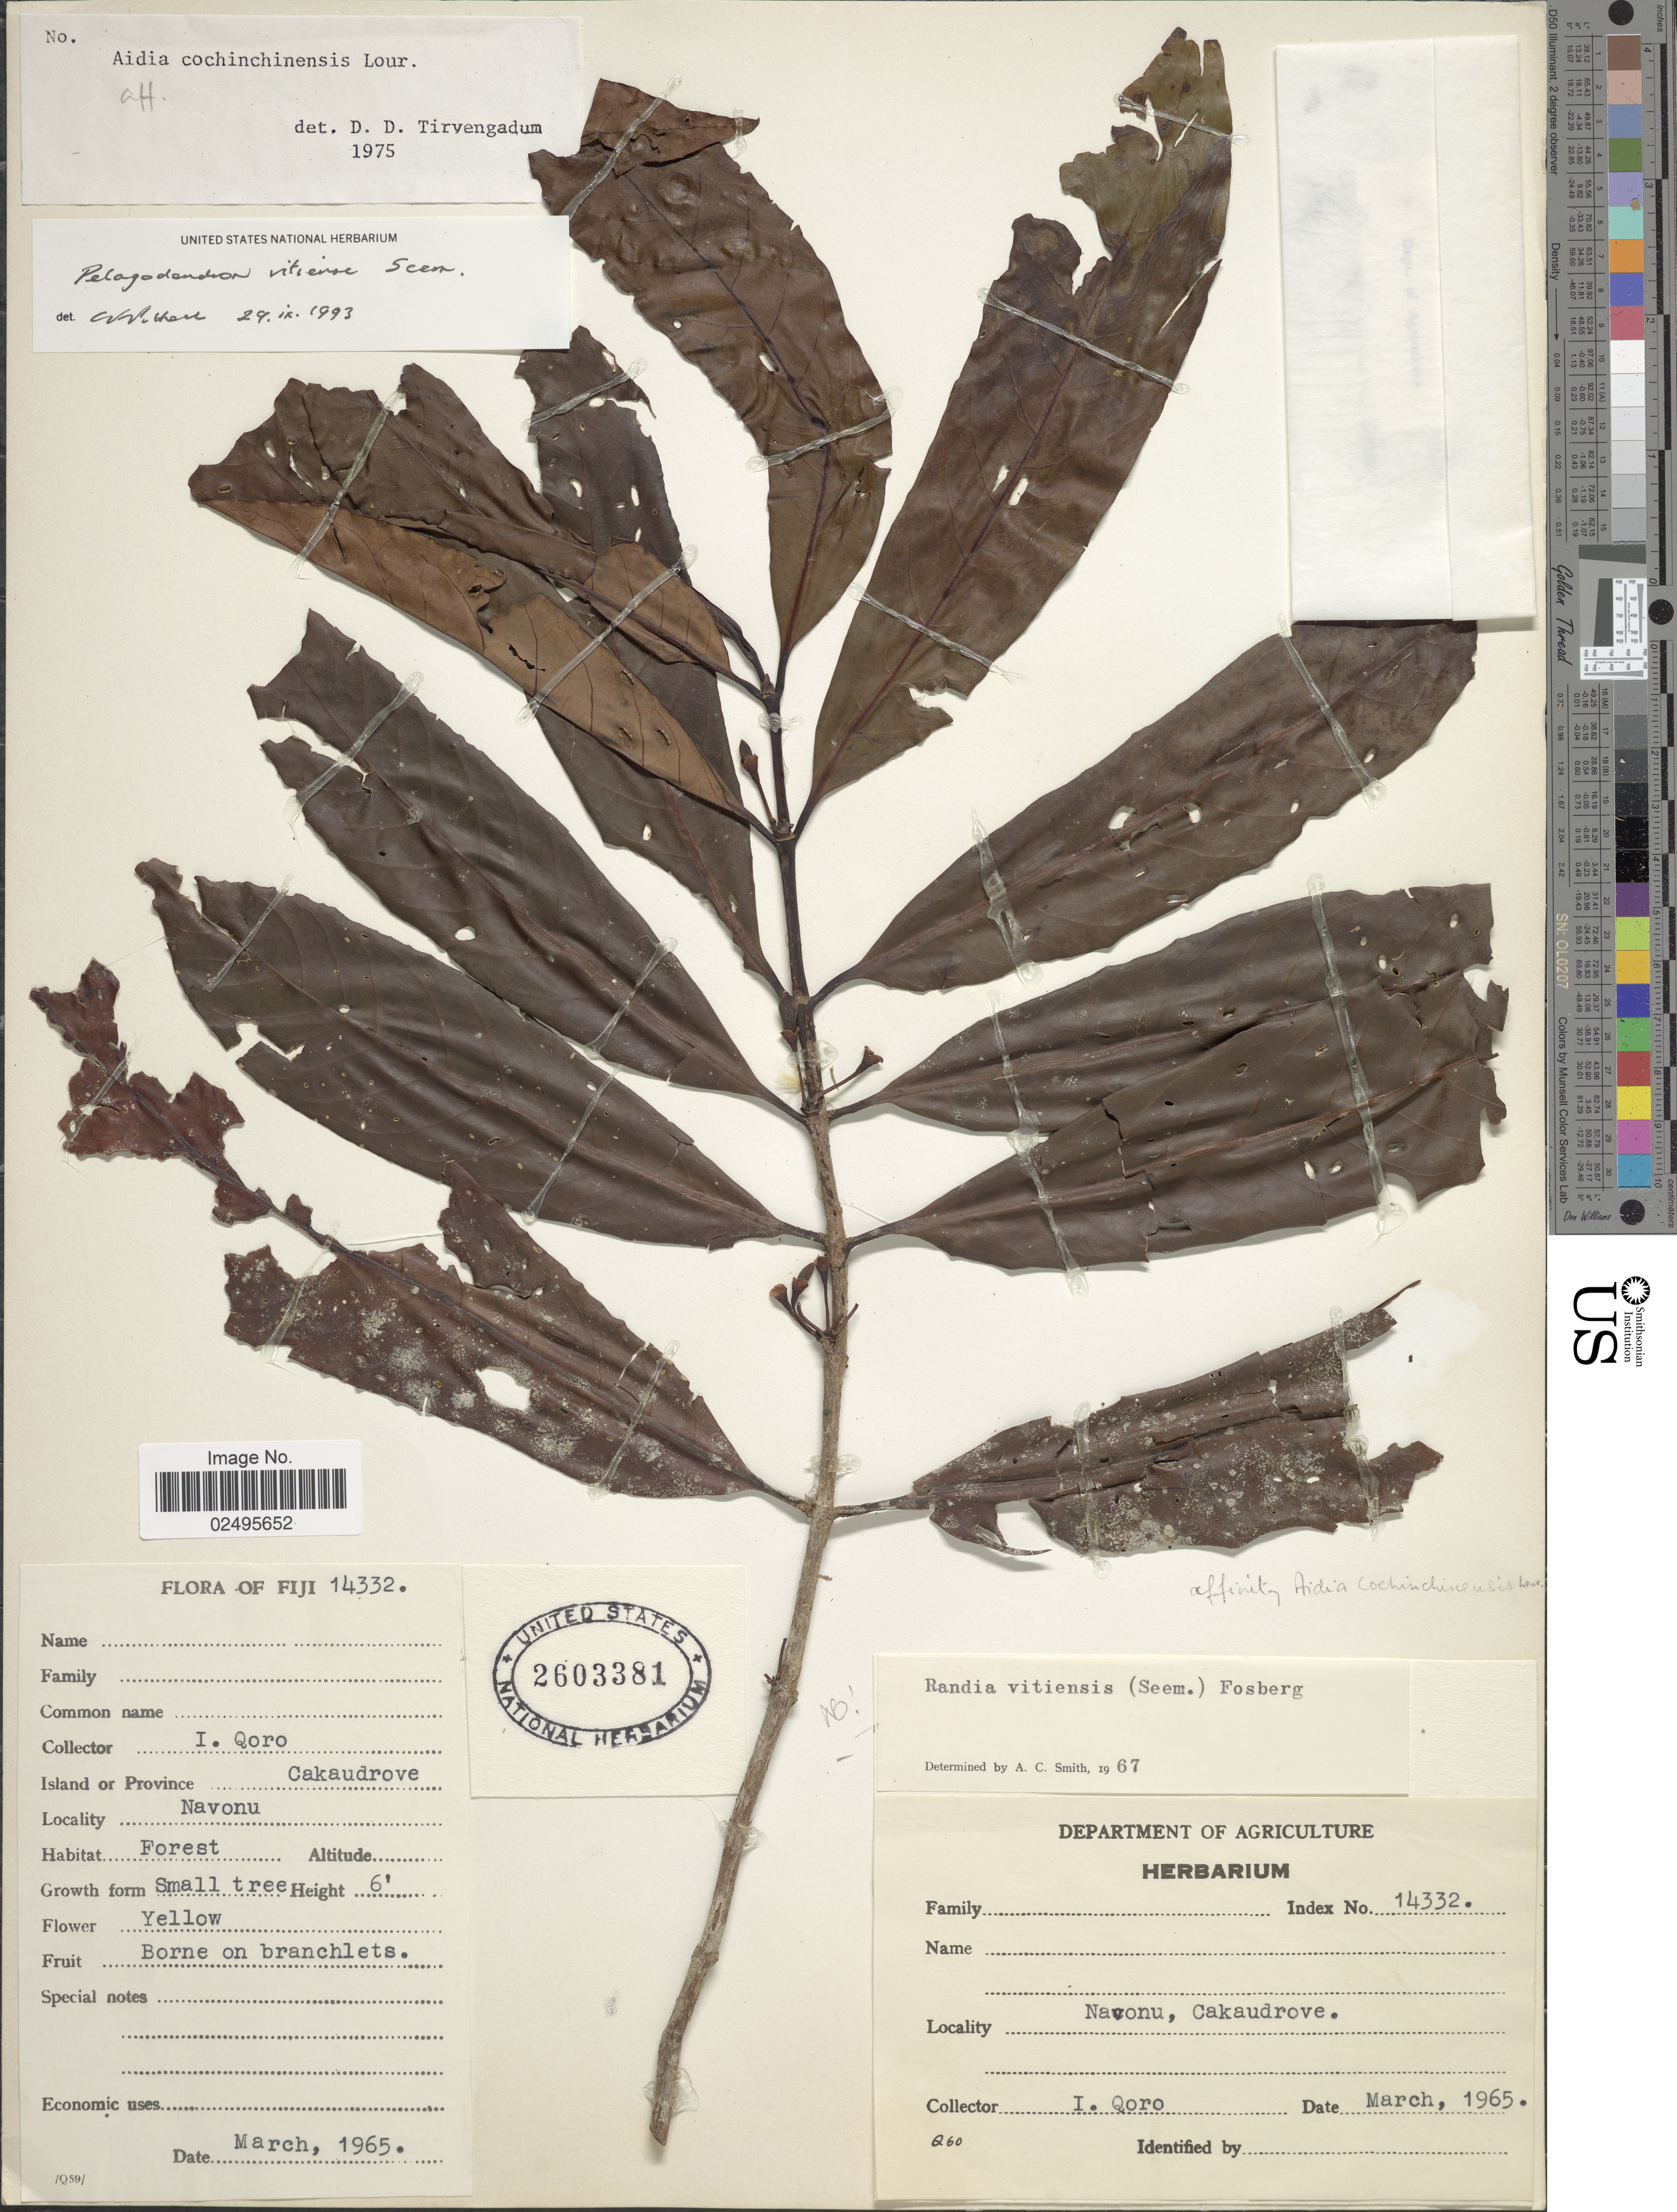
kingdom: Plantae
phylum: Tracheophyta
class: Magnoliopsida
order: Gentianales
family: Rubiaceae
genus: Aidia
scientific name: Aidia graeffei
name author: (Reinecke) Tirveng.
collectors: I. Qoro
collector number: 14332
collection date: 1965-03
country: Fiji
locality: Island or province Cakaudrove, Navonu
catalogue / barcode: US 2603381